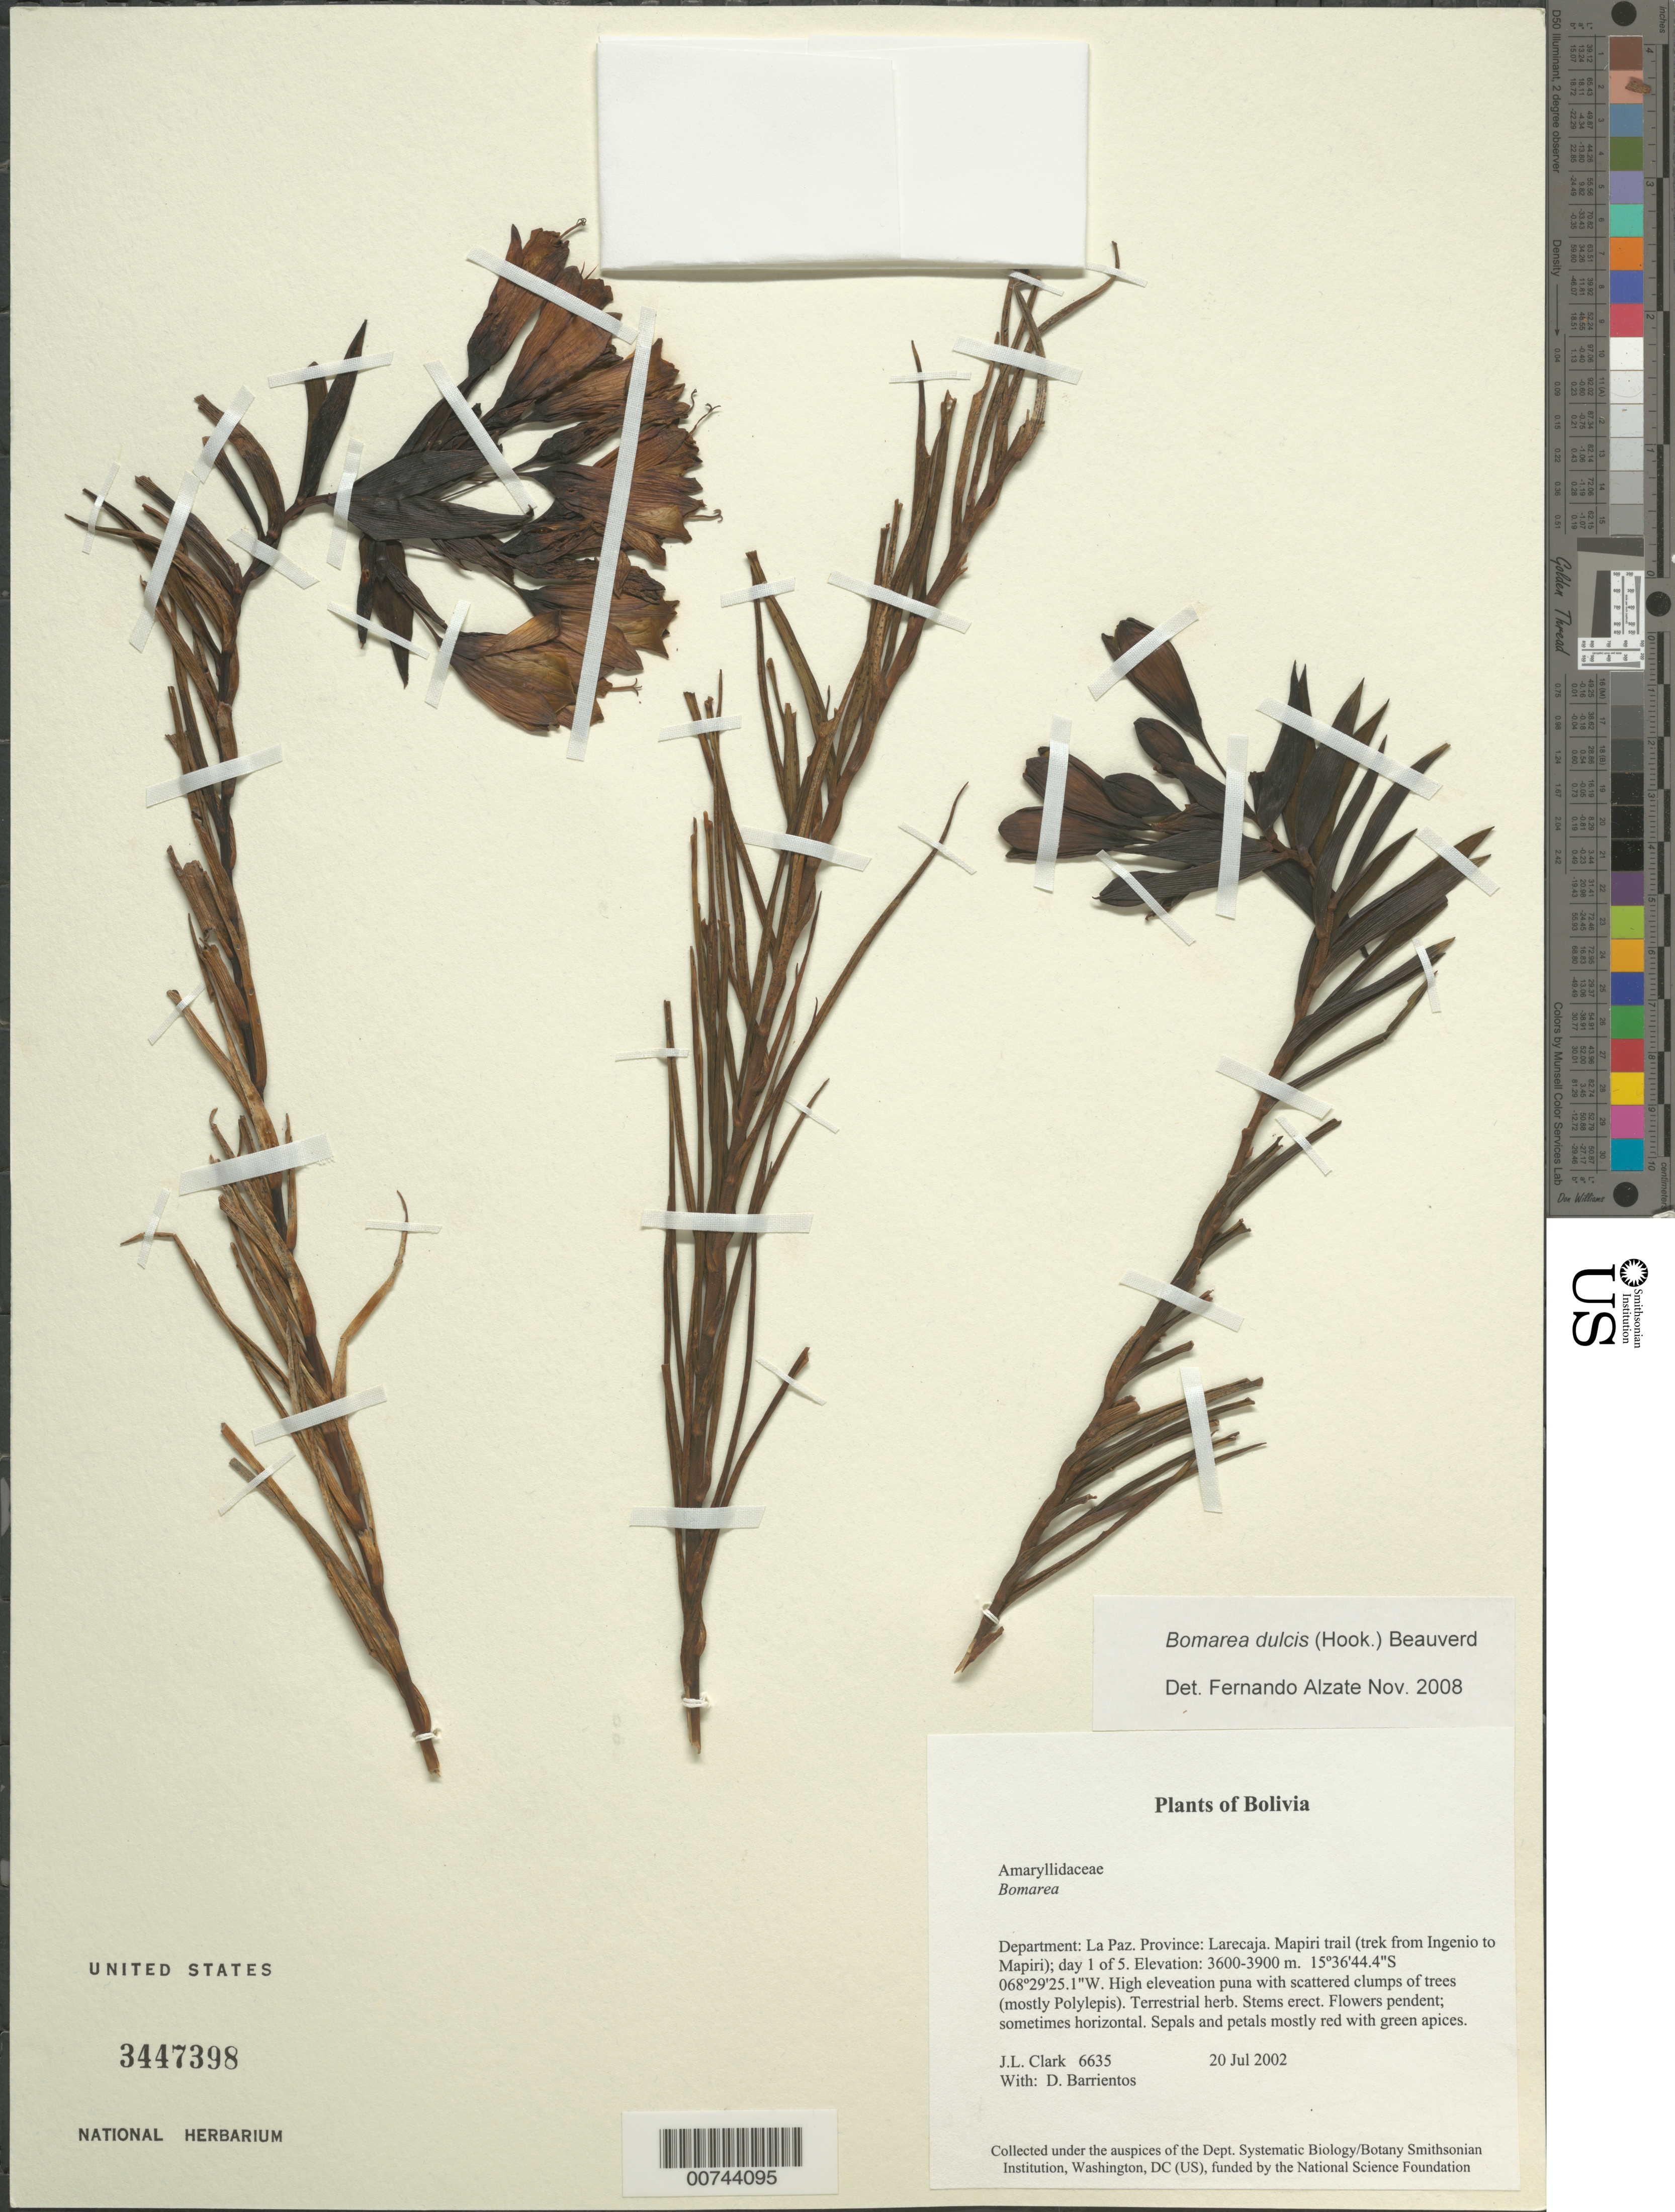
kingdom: Plantae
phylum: Tracheophyta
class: Liliopsida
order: Liliales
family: Alstroemeriaceae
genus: Bomarea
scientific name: Bomarea sp.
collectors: J. L. Clark & D. Barrientos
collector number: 06635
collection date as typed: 20 Jul 2002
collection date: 2002-07-20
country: Bolivia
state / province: La Paz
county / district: Larecaja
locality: Mapiri trail (trek from Ingenio to Mapiri); day 1 of 5.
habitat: High eleveation puna with scattered clumps of trees (mostly Polylepis).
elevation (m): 3600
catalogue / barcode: US 3447398